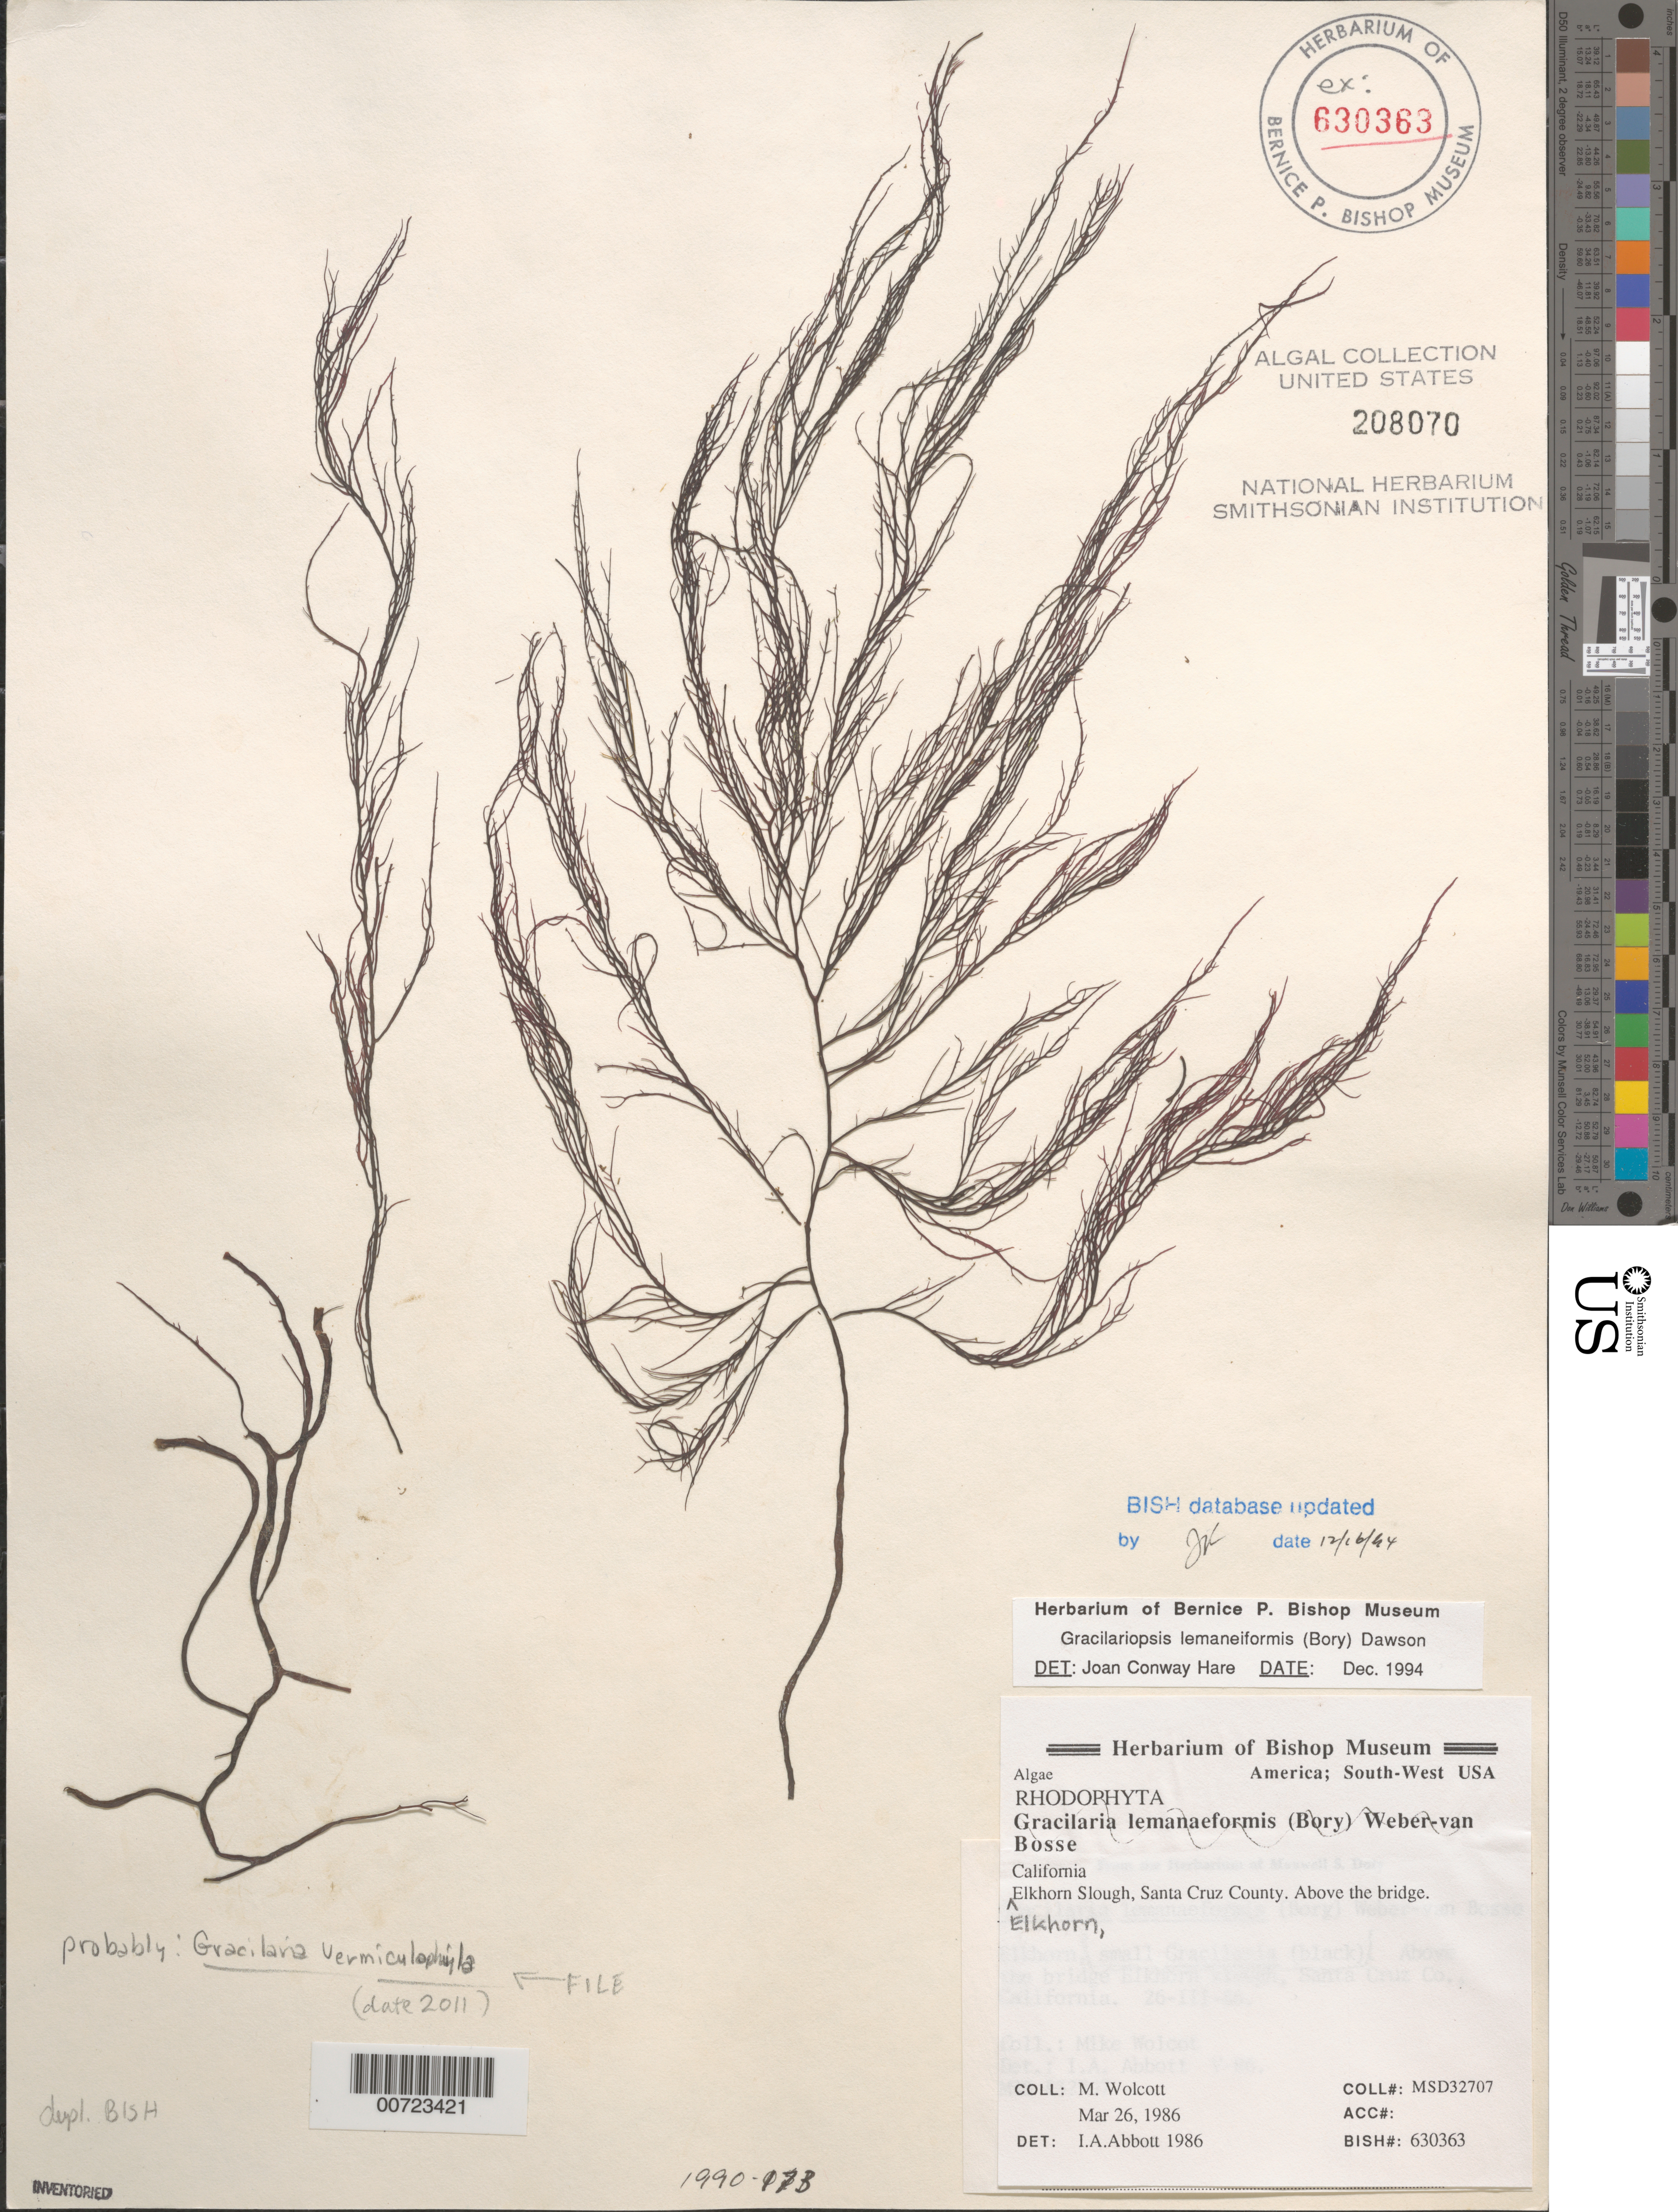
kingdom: Plantae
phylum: Rhodophyta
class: Florideophyceae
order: Gracilariales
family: Gracilariaceae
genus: Gracilaria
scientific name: Gracilaria vermiculophylla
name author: (Ohmi) Papenf.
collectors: M. Wolcott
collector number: MSD 32707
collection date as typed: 26 Mar 1986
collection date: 1986-03-26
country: United States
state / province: California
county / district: Santa Cruz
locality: Elkhorn, Elkhorn Slough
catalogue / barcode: US 208070